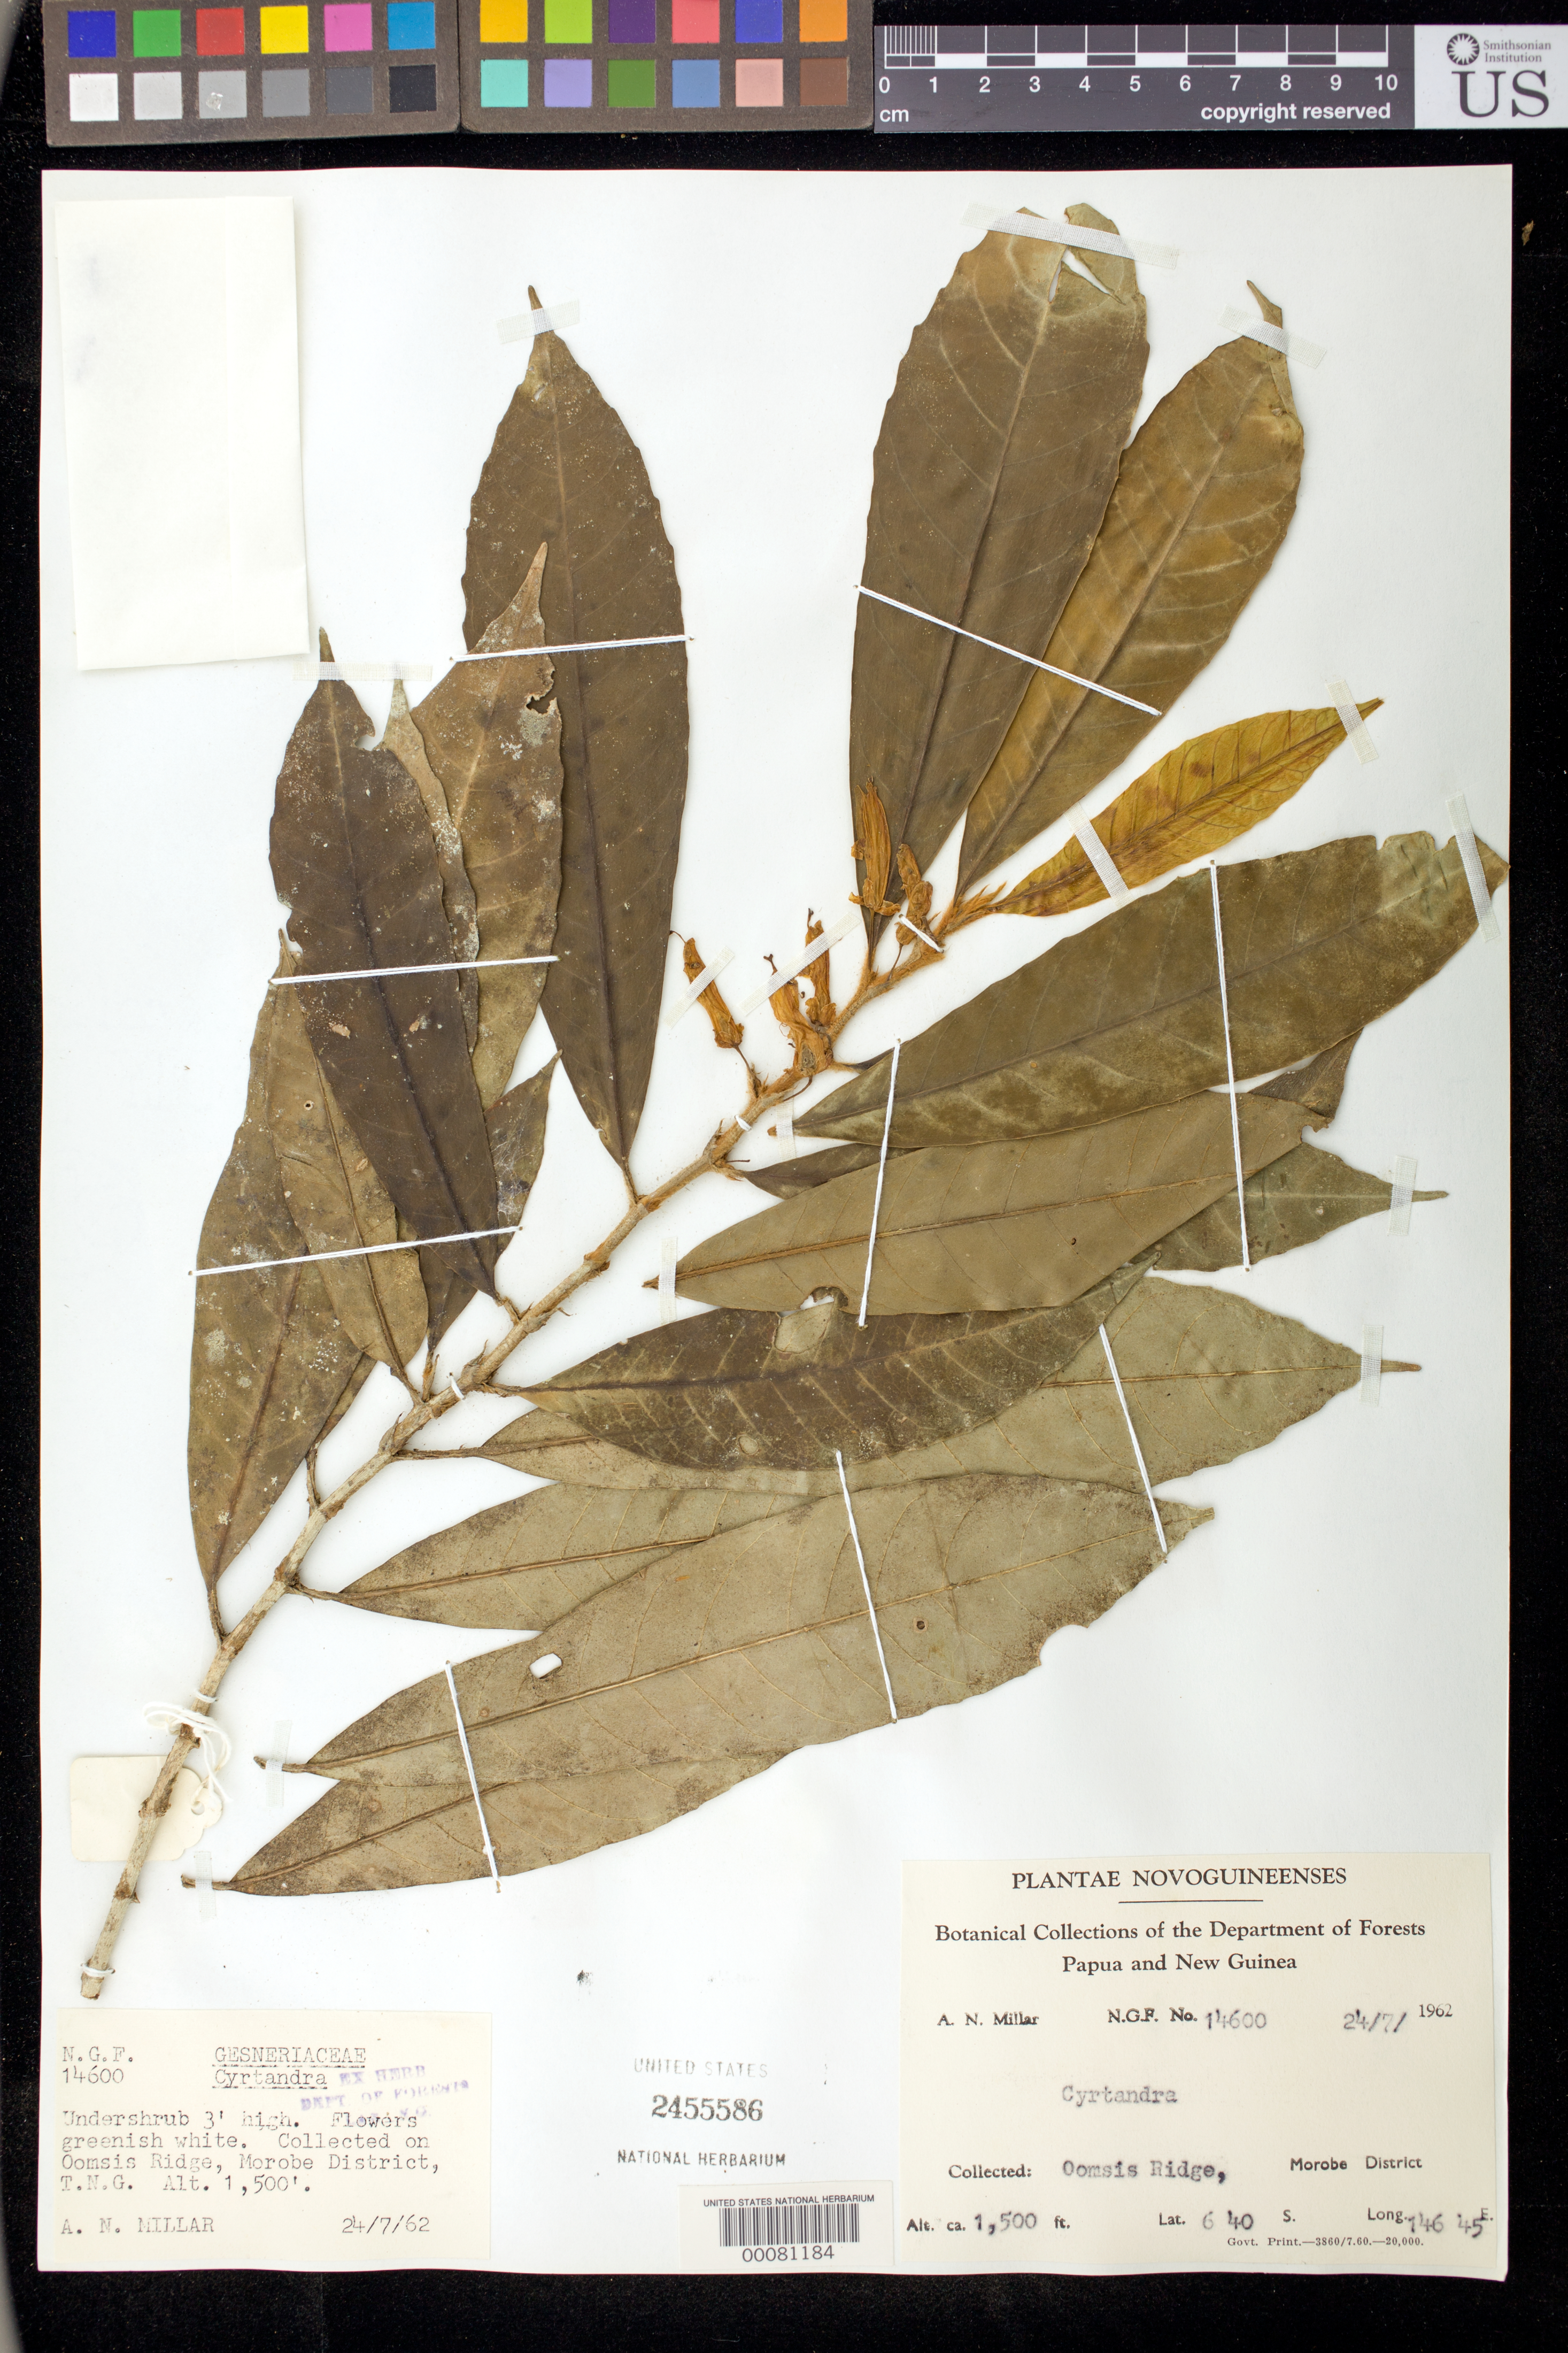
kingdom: Plantae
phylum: Tracheophyta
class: Magnoliopsida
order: Lamiales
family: Gesneriaceae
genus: Cyrtandra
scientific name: Cyrtandra sp.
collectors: A. Millar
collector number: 14600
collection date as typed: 24 Jul 1962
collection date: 1962-07-24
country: Papua New Guinea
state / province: Morobe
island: New Guinea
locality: Oomsis ridge, morobe district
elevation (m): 457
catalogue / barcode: US 2455586